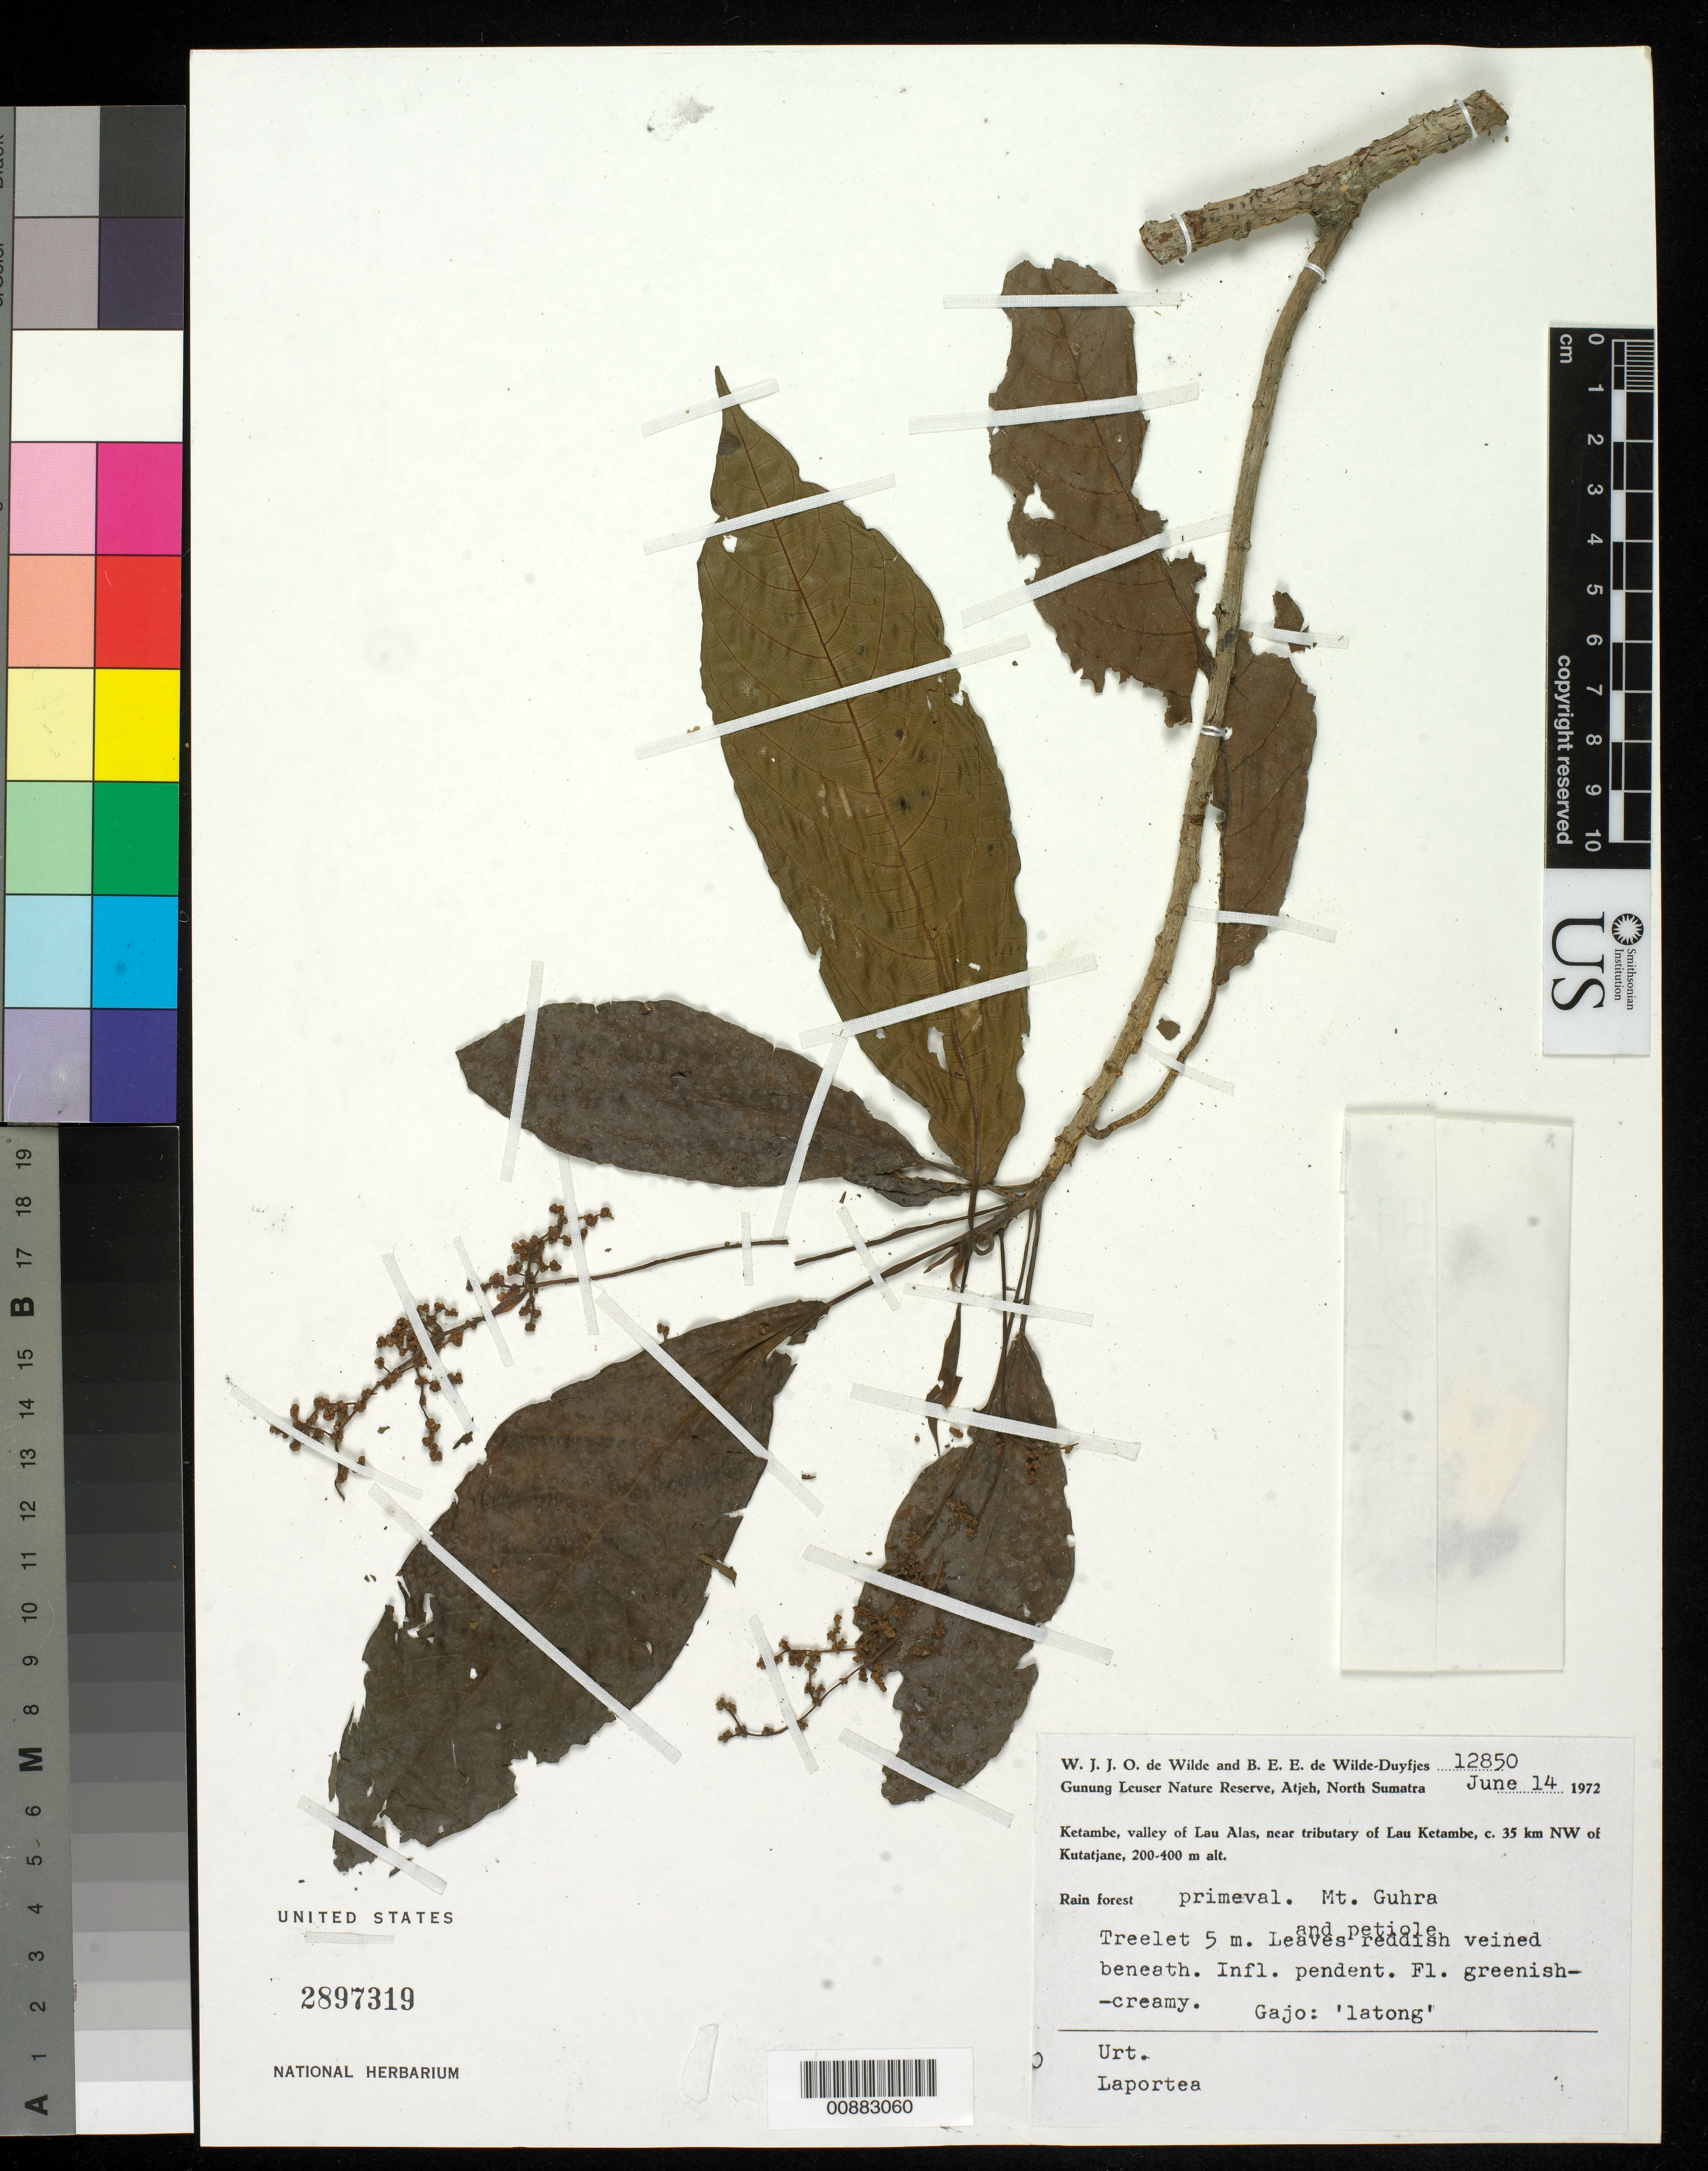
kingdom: Plantae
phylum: Tracheophyta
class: Magnoliopsida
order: Rosales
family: Urticaceae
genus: Laportea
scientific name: Laportea sp.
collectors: W. J. de Wilde & B. Duyfjes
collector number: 12850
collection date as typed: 14 Jun 1972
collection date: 1972-06-14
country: Indonesia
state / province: Sumatra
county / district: Sumatera Utara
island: Sumatra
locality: Near tributary of Lau Ketambe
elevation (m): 200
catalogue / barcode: US 2897319